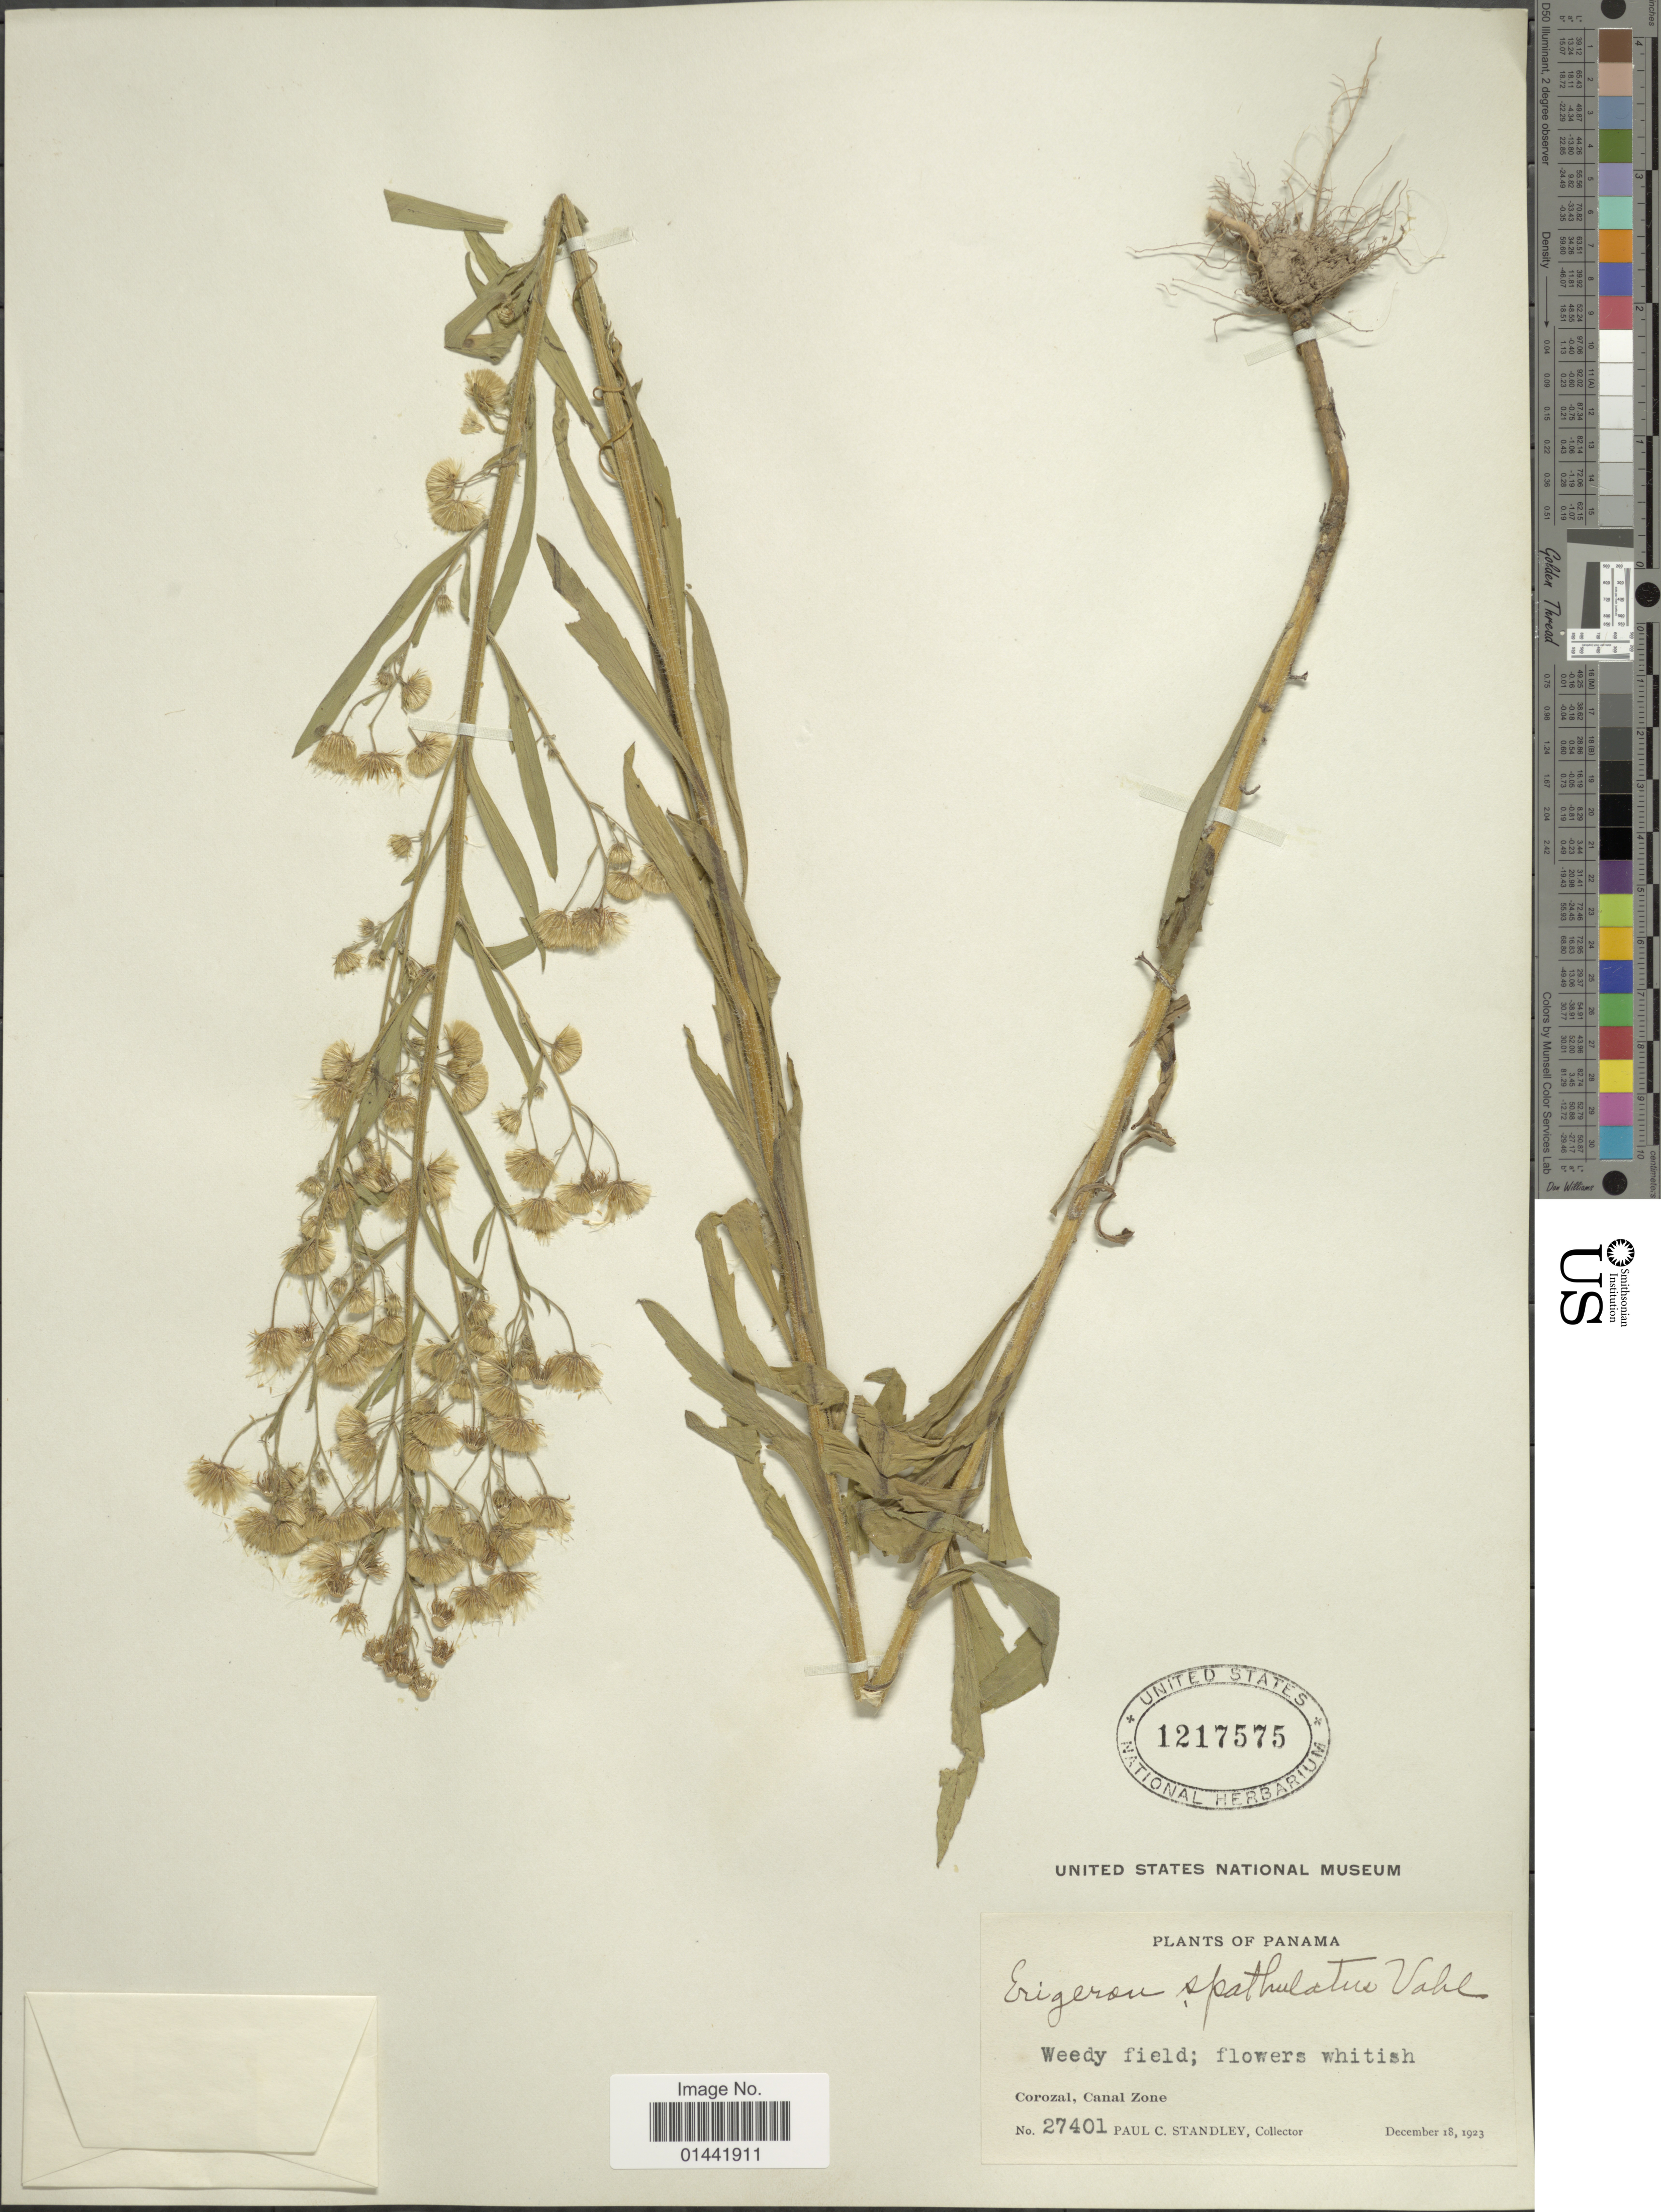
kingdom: Plantae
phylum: Tracheophyta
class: Magnoliopsida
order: Asterales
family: Asteraceae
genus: Erigeron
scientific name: Erigeron spathulatus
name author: Vahl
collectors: P. C. Standley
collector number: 27401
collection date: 1923-12-18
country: Panama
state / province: Colón / Panamá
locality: Weedy field, Corozal, Canal Zone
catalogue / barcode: US 1217575